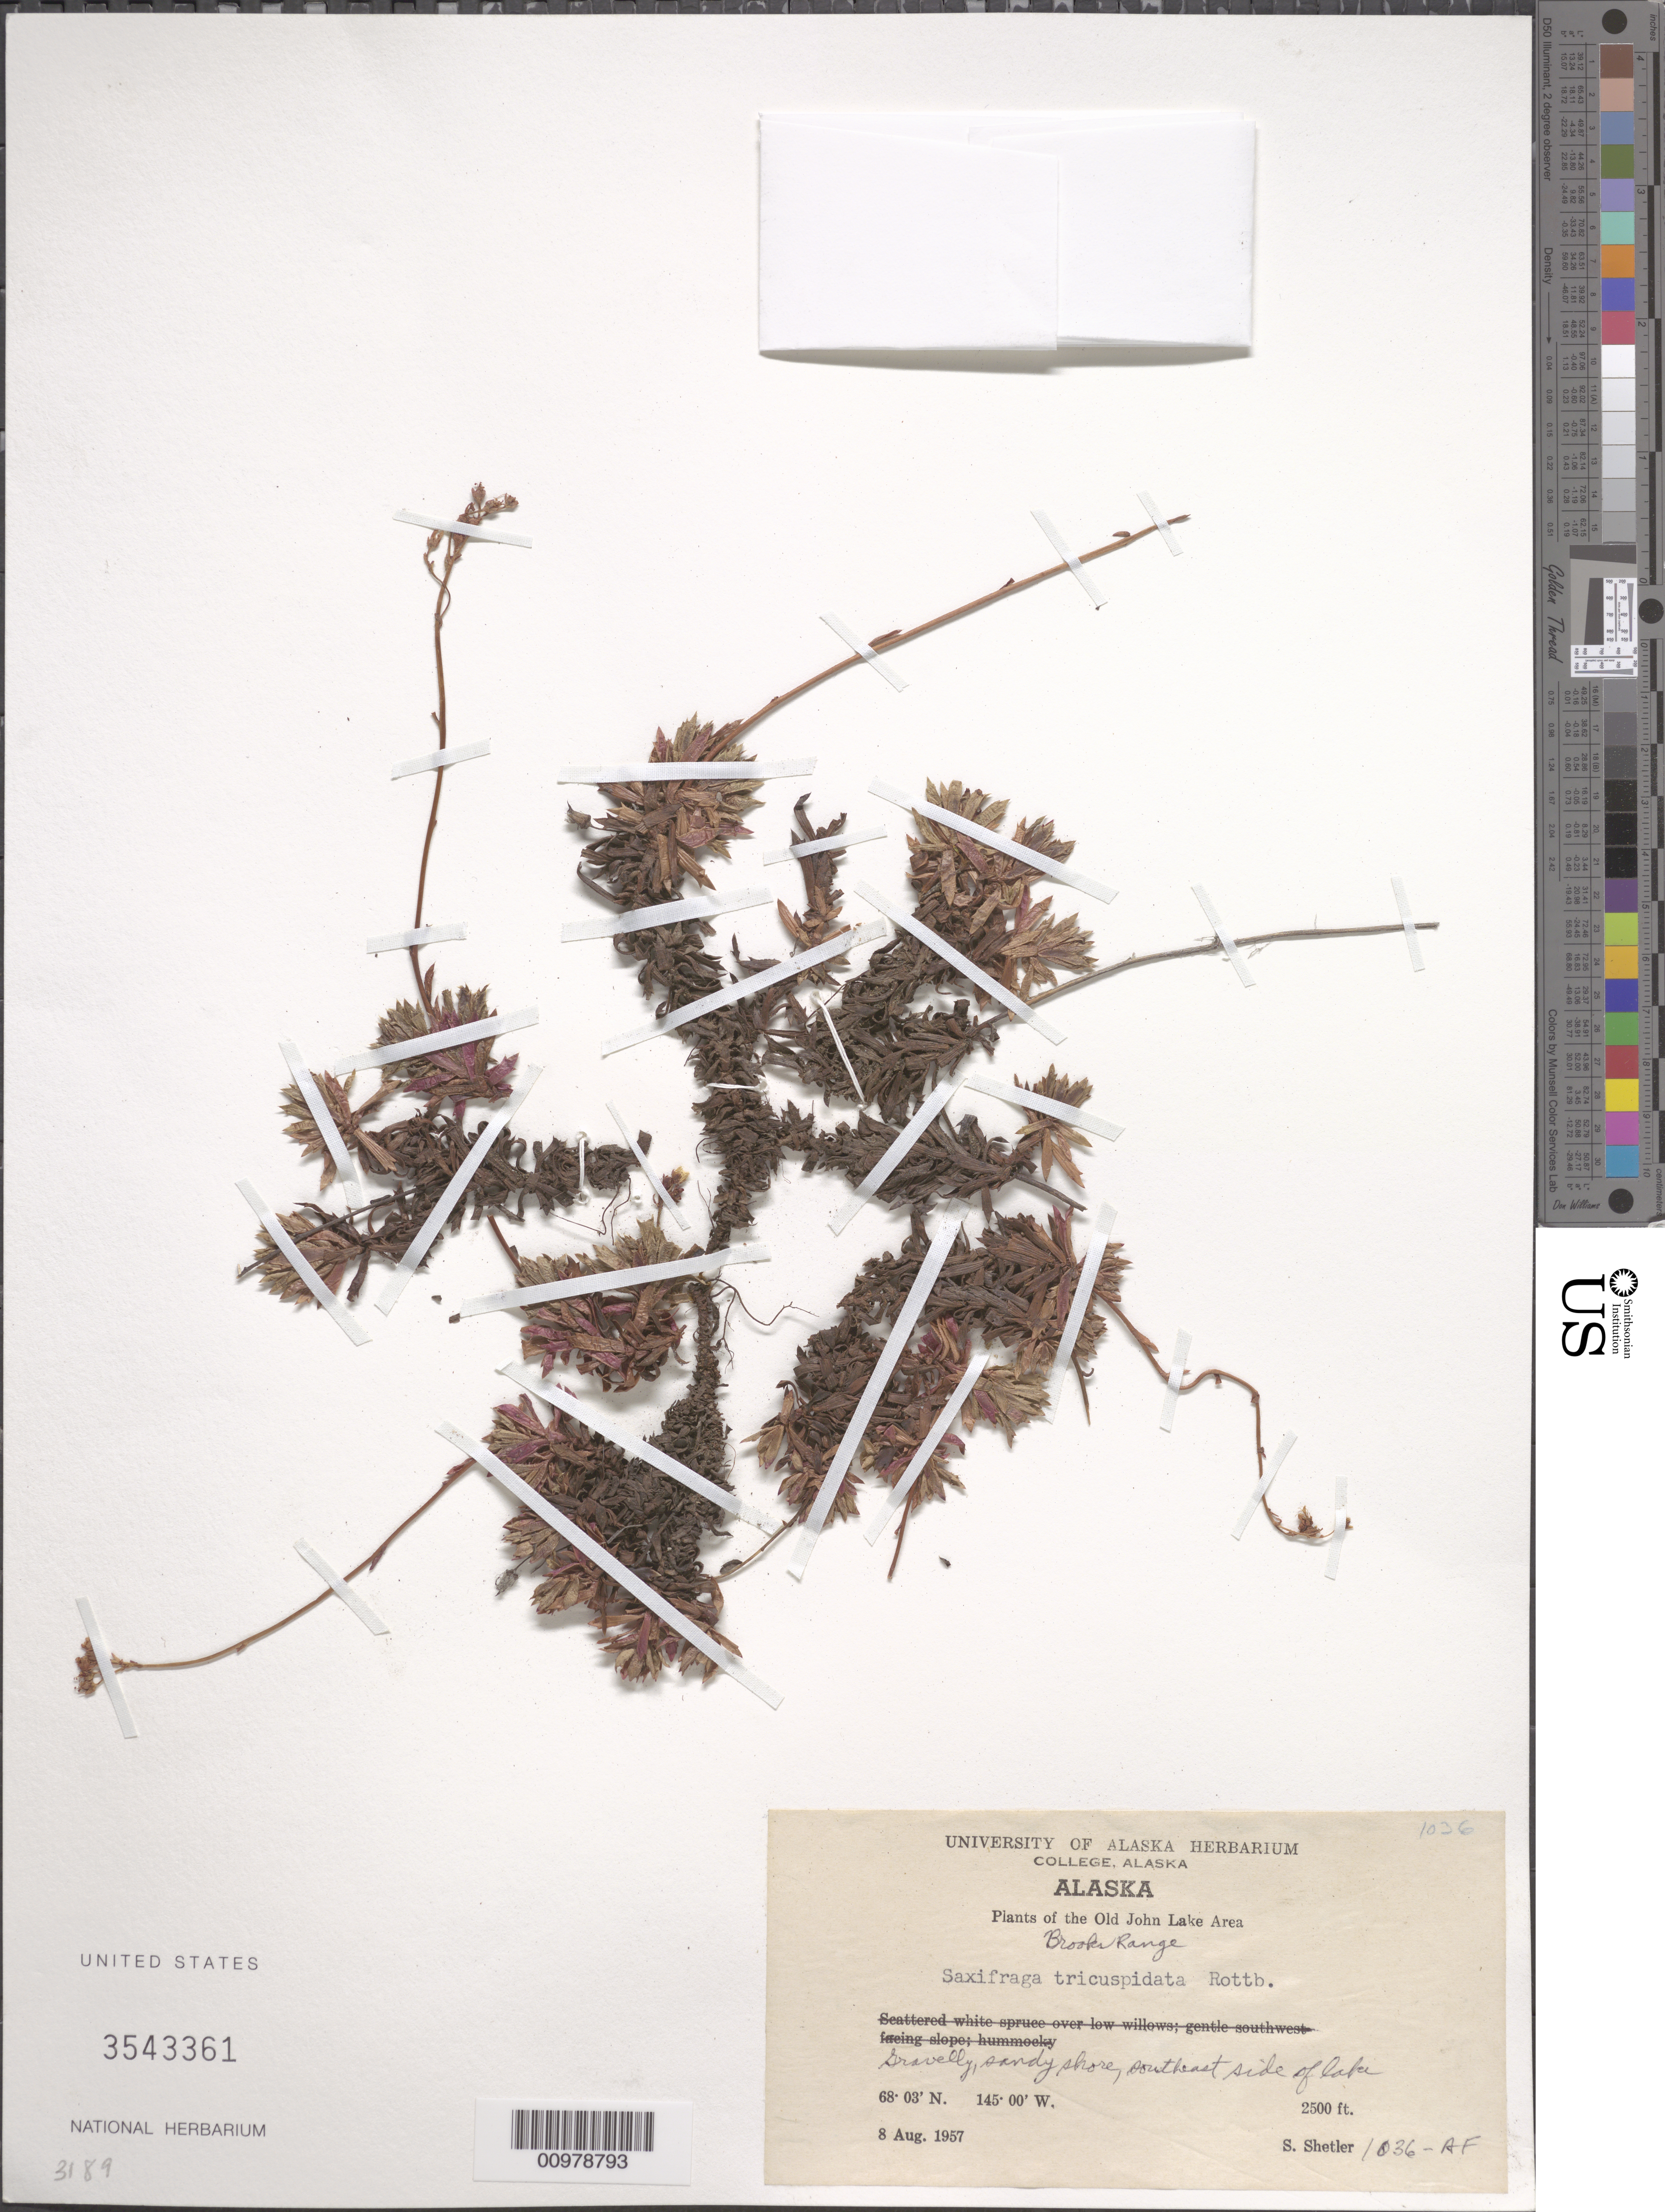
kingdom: Plantae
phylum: Tracheophyta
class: Magnoliopsida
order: Saxifragales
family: Saxifragaceae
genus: Saxifraga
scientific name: Saxifraga tricuspidata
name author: Rottb.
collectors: S. Shetler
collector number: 1036-AF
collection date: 1957-08-08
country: United States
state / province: Alaska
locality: The Old John Lake Area, Brooks Range.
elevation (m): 762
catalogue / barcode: US 3543361